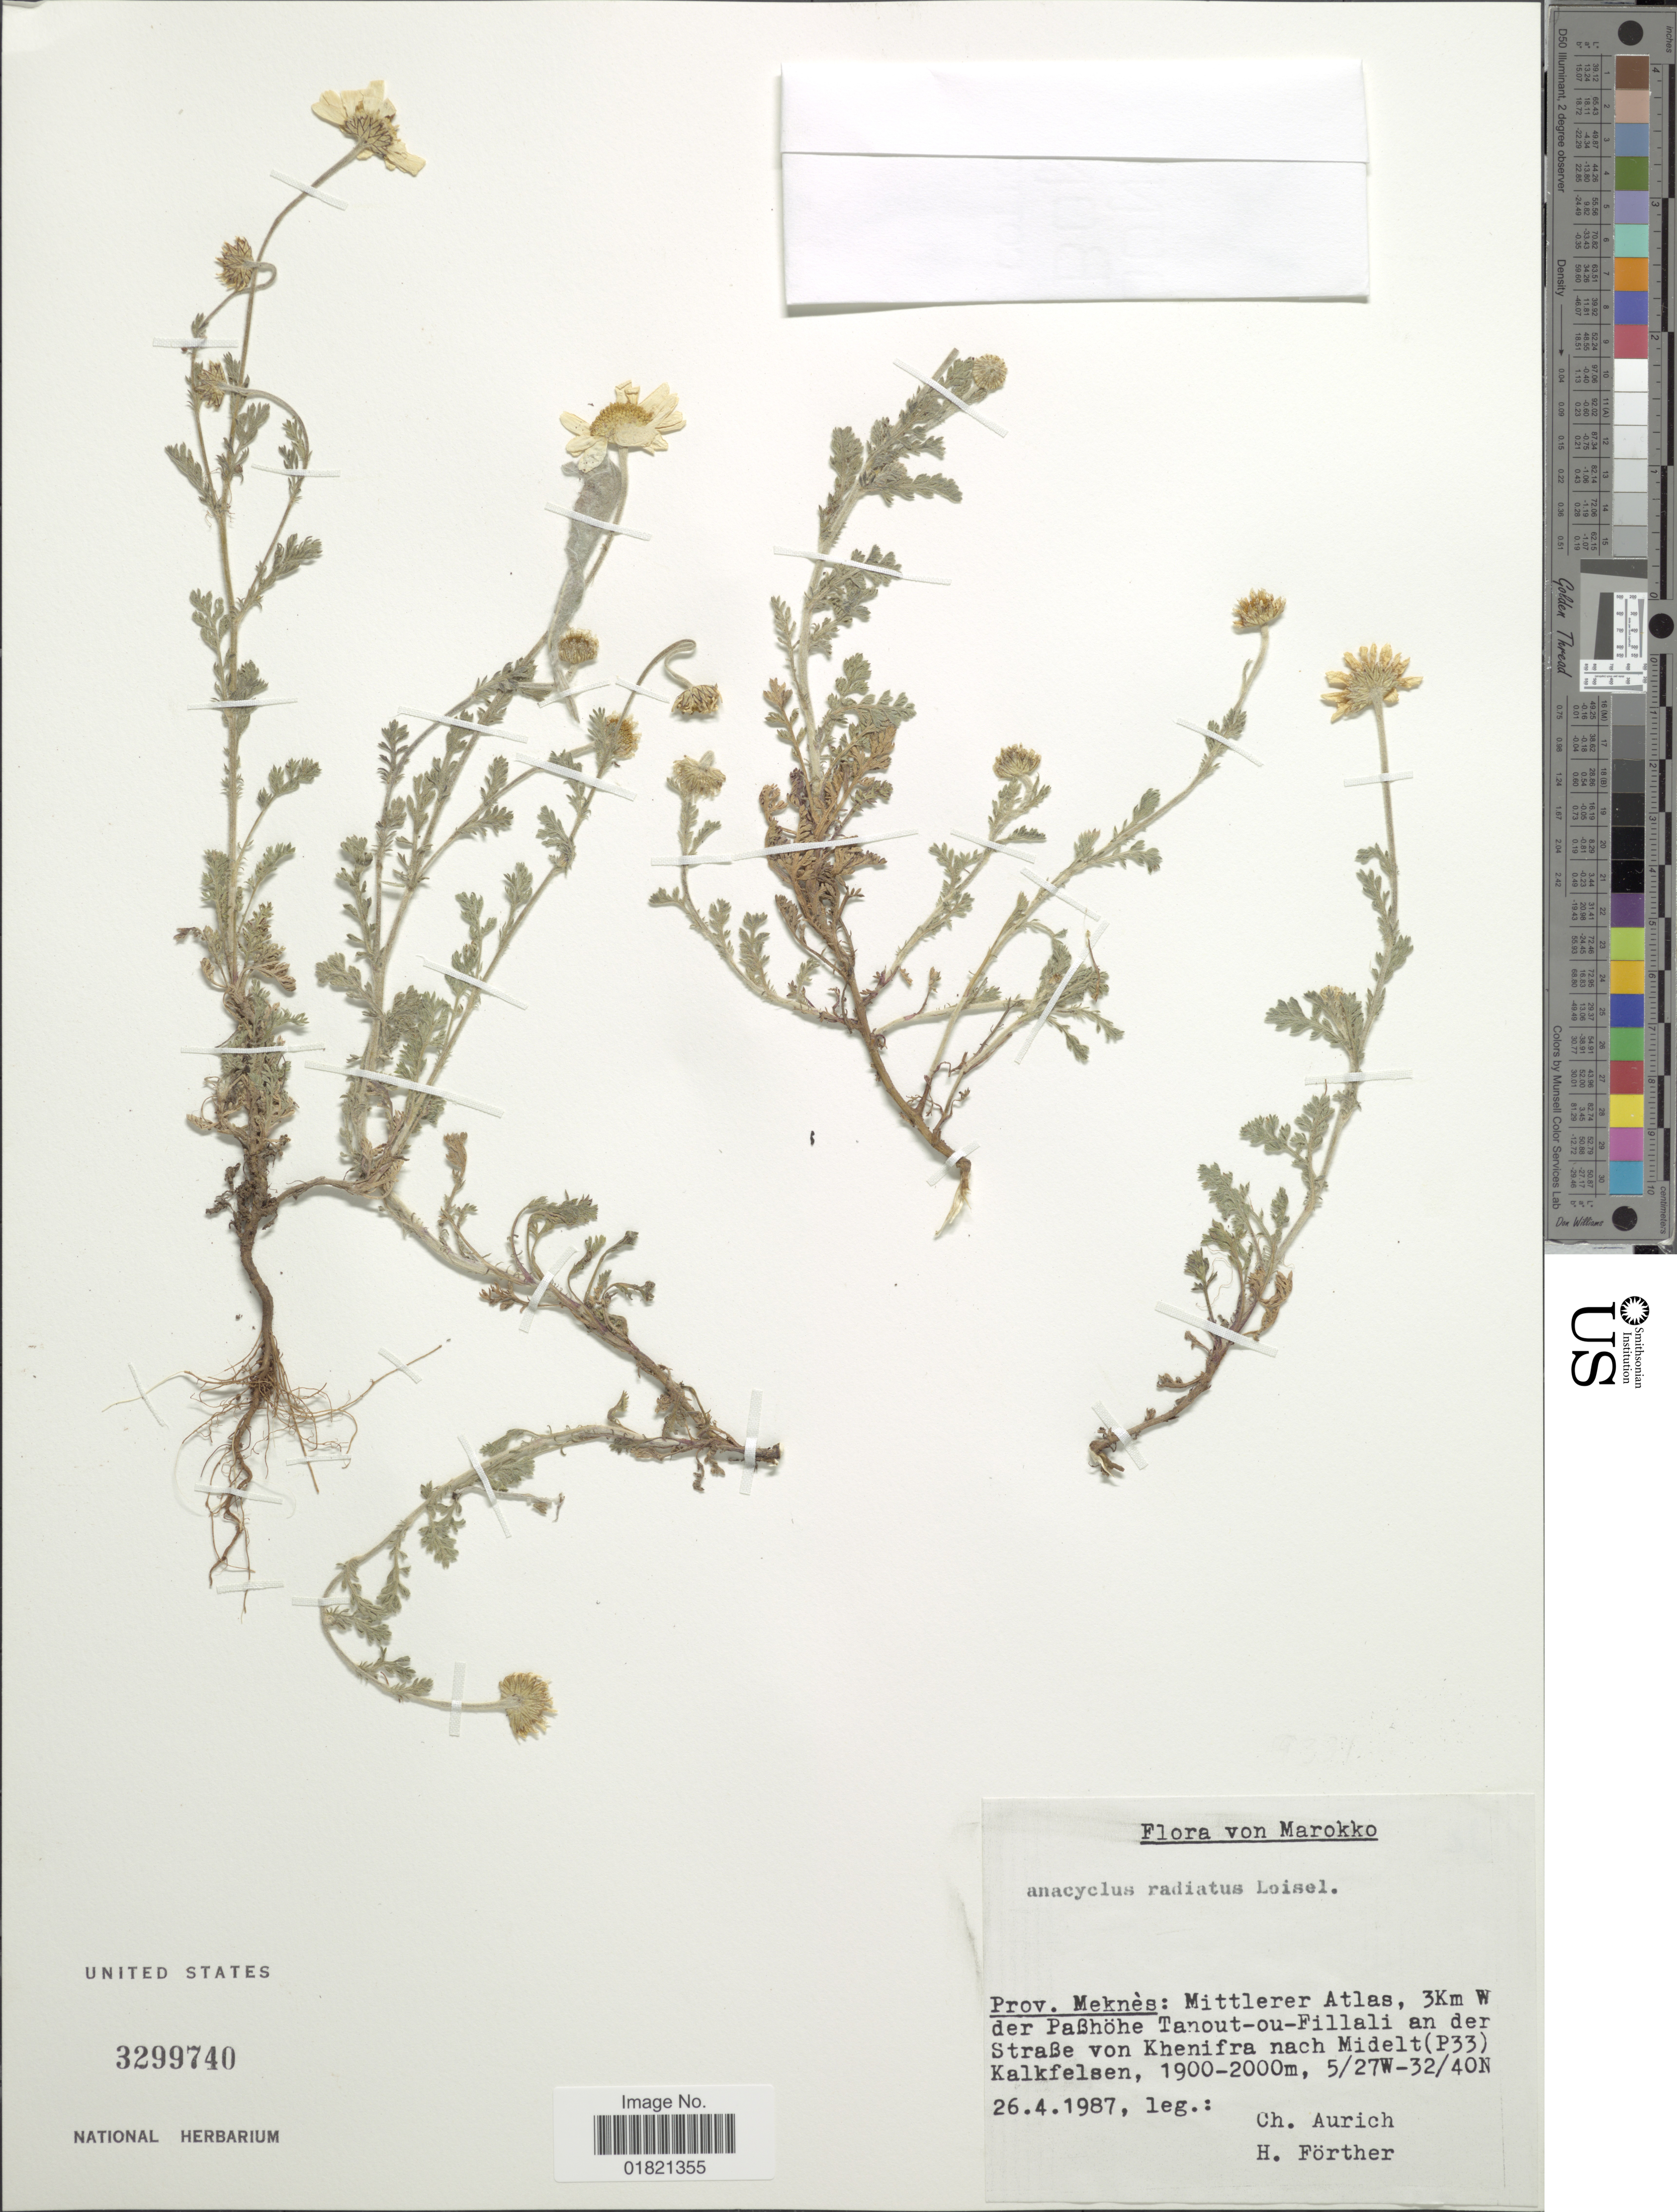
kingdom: Plantae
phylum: Tracheophyta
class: Magnoliopsida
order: Asterales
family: Asteraceae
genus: Anacyclus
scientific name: Anacyclus radiatus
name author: Loisel.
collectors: C. Aurich & H. Förther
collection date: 1987-04-26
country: Morocco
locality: Prov. Meknès: Mittlerer Atlas, 3 Km W der Paßhöhe Tanout-ou-Fillali an der Straße von Khenifra nach Midelt (P33) Kalkfelsen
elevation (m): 1900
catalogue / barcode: US 3299740